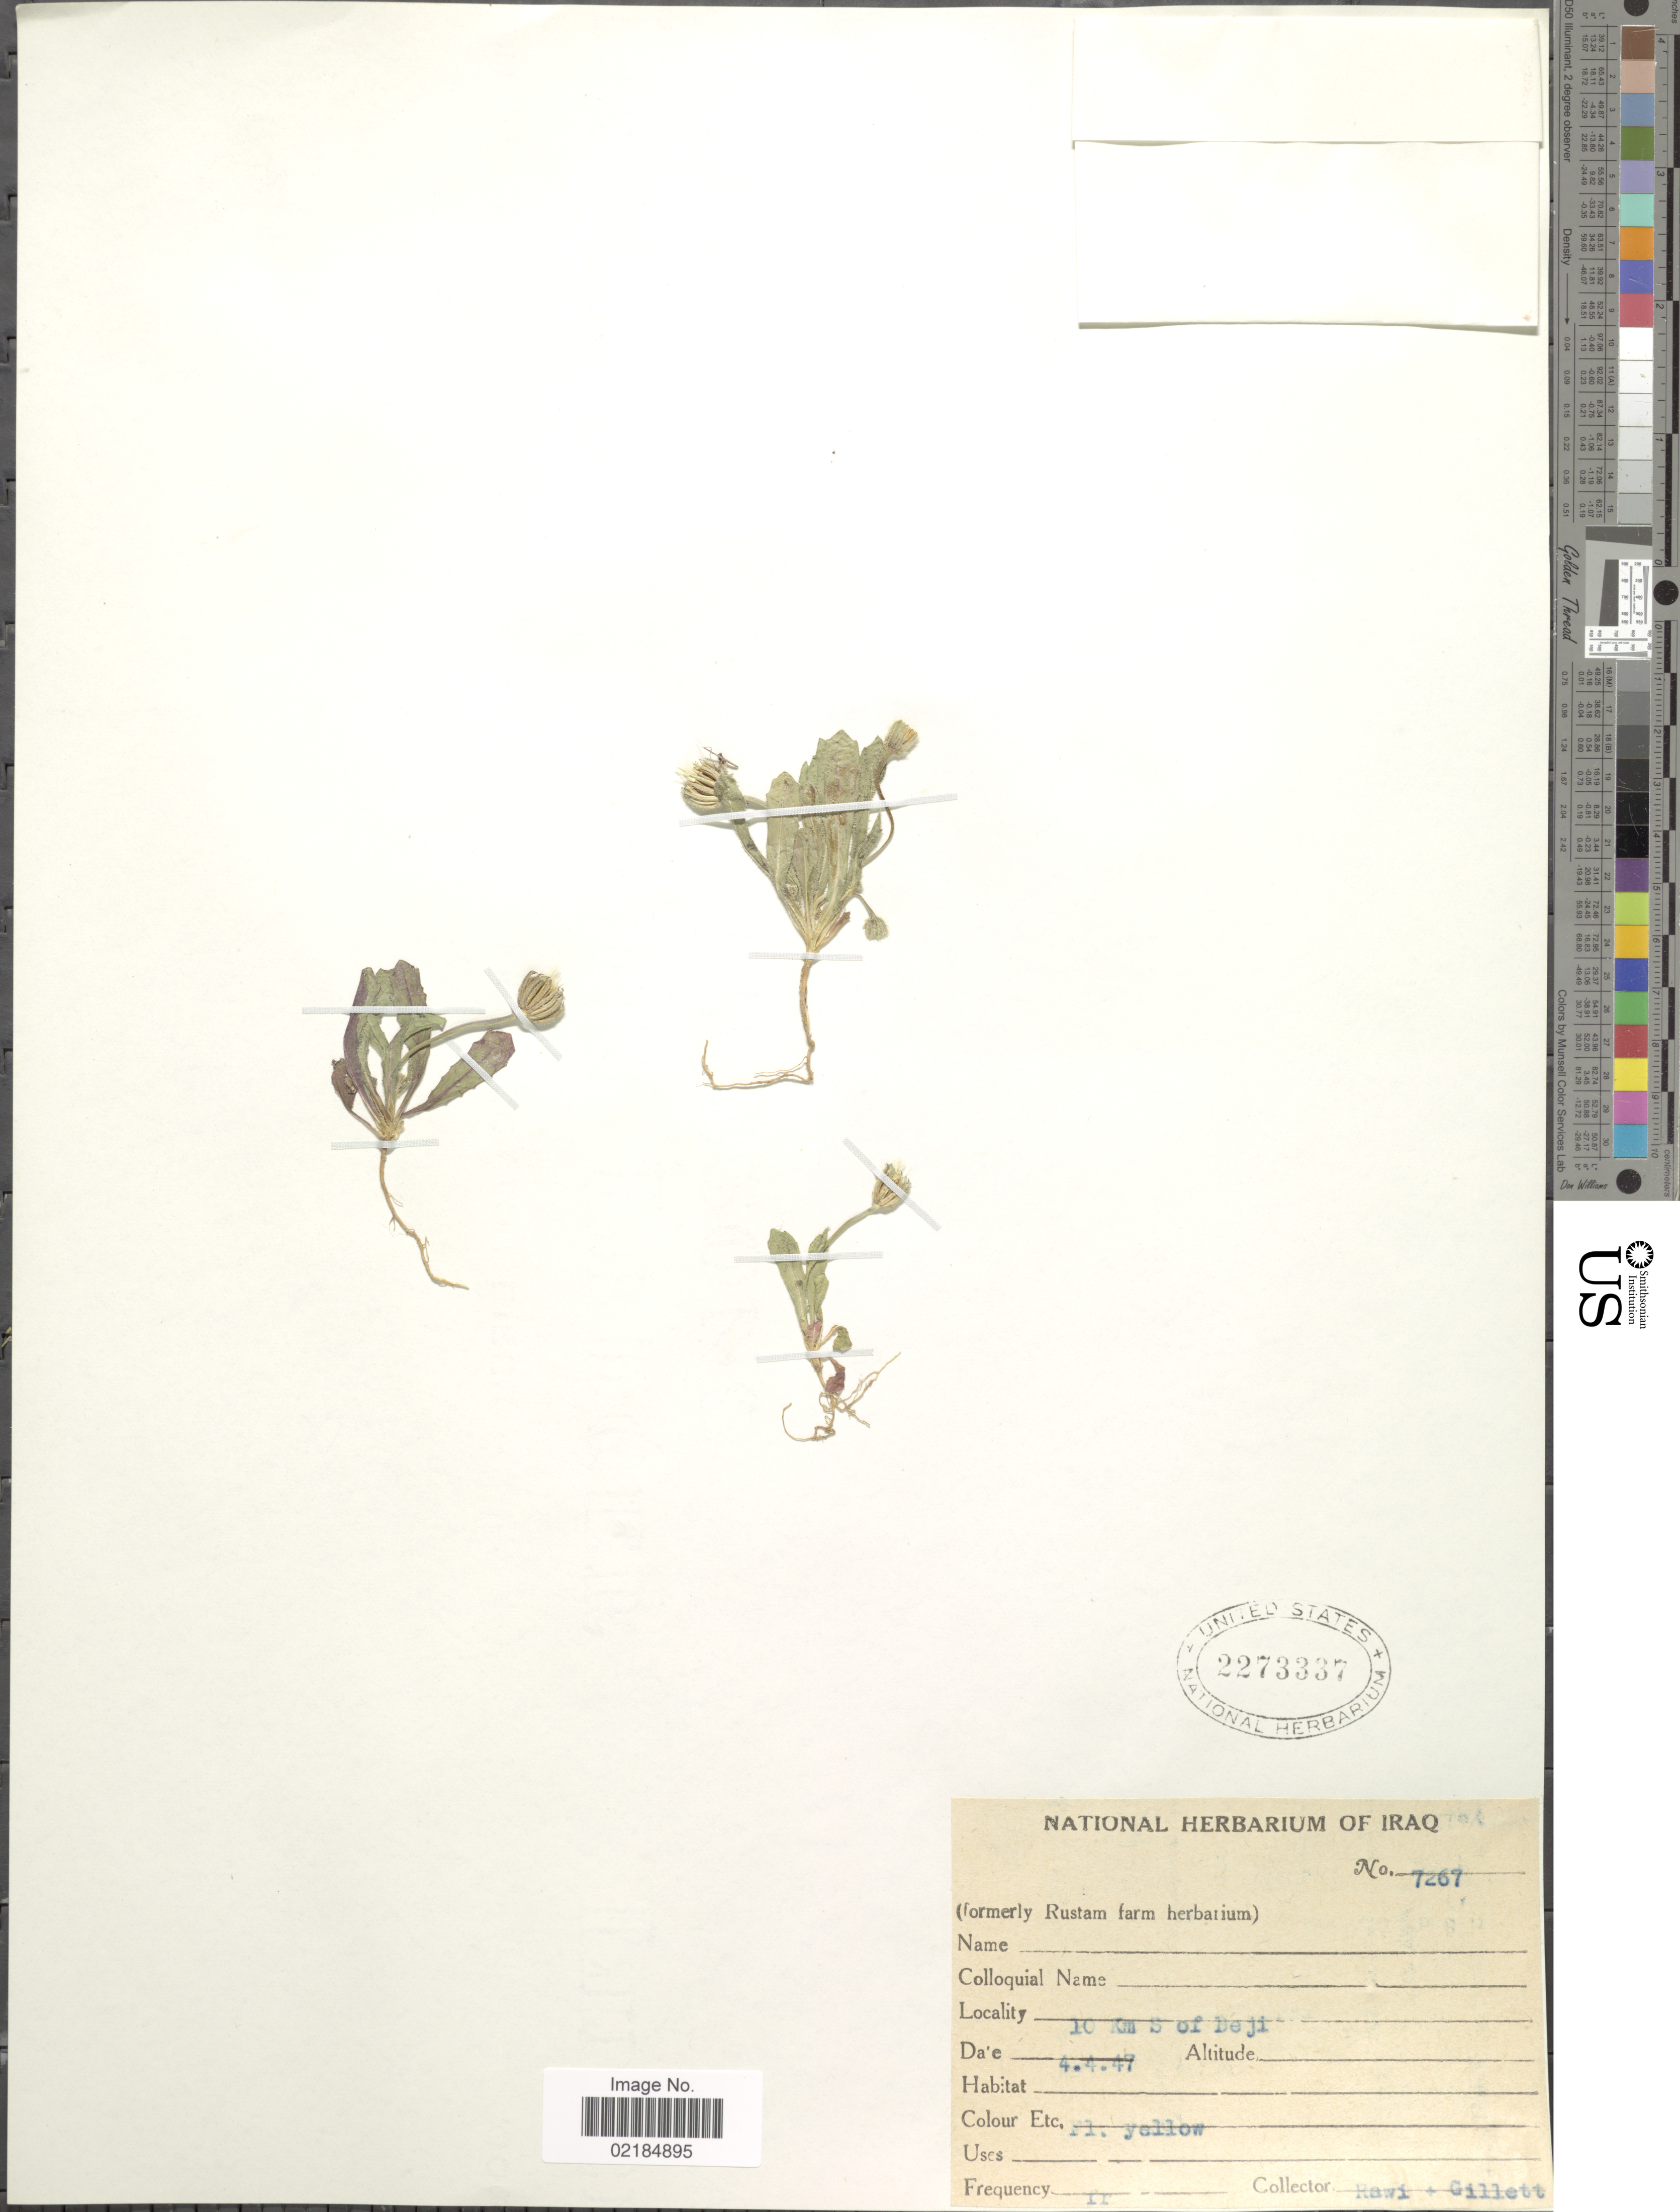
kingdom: Plantae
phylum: Tracheophyta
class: Magnoliopsida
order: Asterales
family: Asteraceae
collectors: -. Rawi & Gillett, --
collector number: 7267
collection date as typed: Transcribed d/m/y: 4/4/47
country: Iraq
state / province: Salah ad Din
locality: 10 Km S of Beji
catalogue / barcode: US 2273337